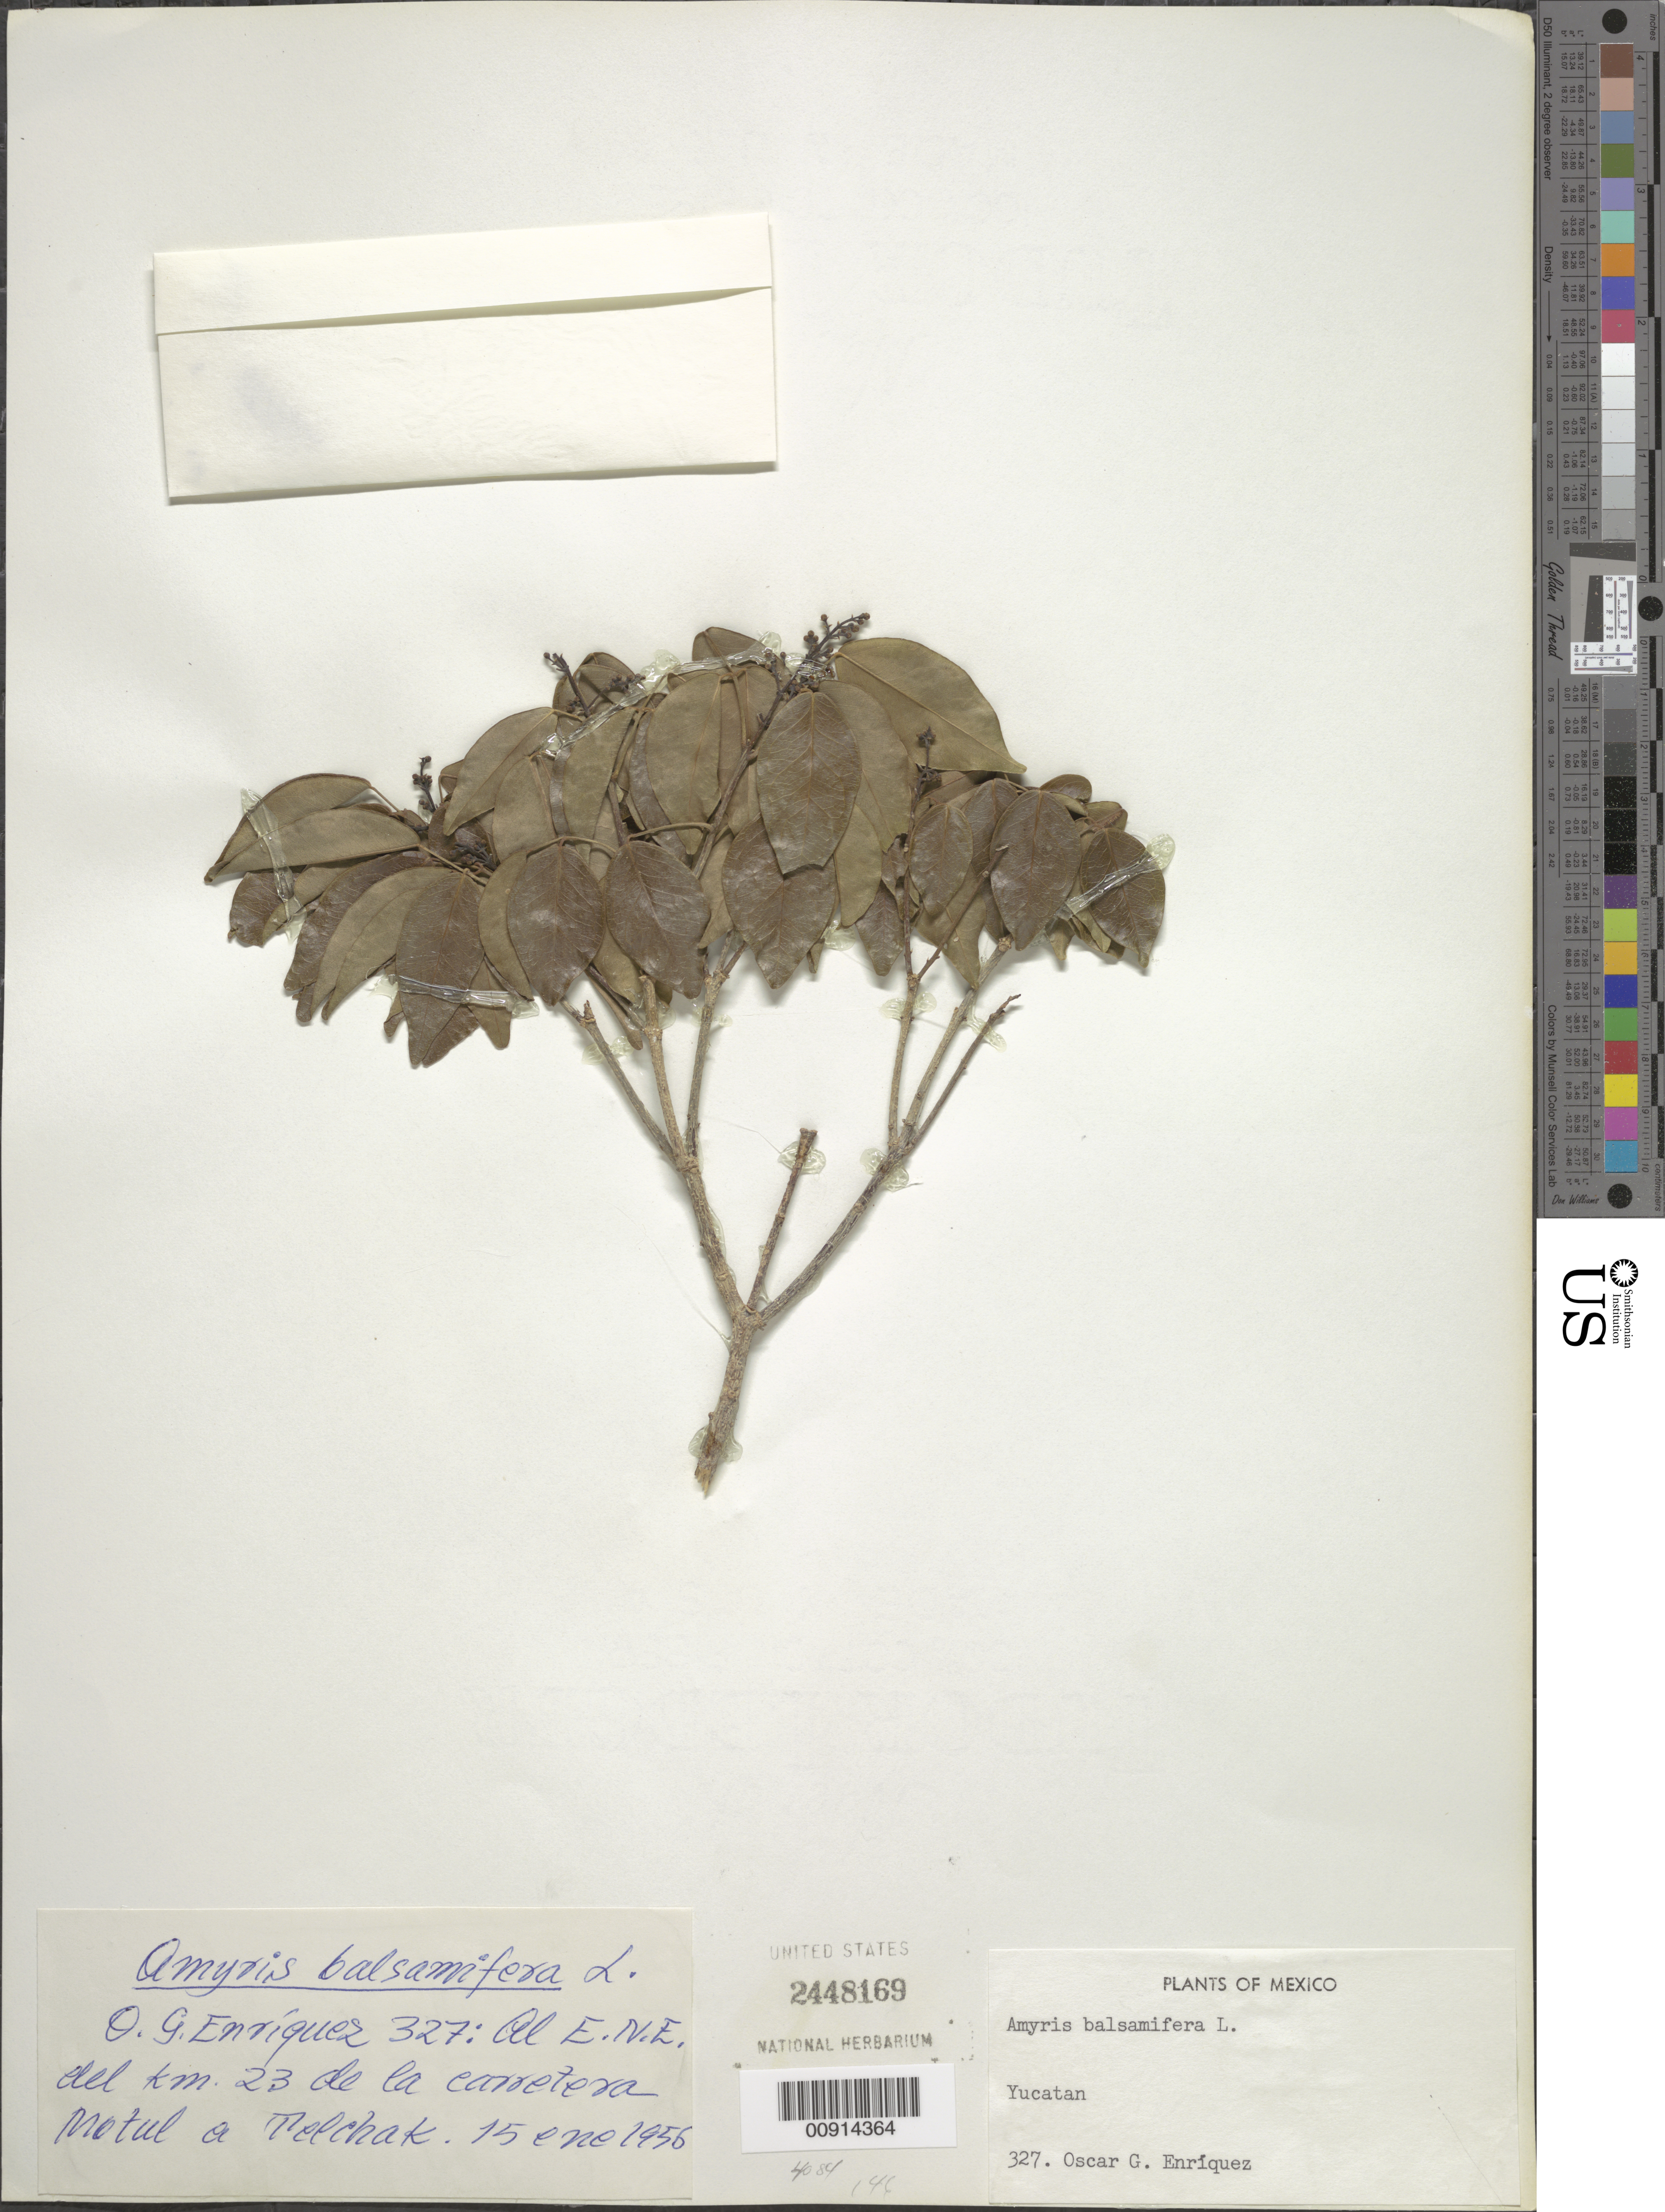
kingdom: Plantae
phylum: Tracheophyta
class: Magnoliopsida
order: Sapindales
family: Rutaceae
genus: Amyris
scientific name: Amyris balsamifera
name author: L.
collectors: O. Enriquez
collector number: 327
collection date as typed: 15 Jan 1956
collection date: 1956-01-15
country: Mexico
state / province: Yucatán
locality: Al E.N.E. del km. 23 de la carretera Motul a Telchak, Yucatán.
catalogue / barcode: US 2448169